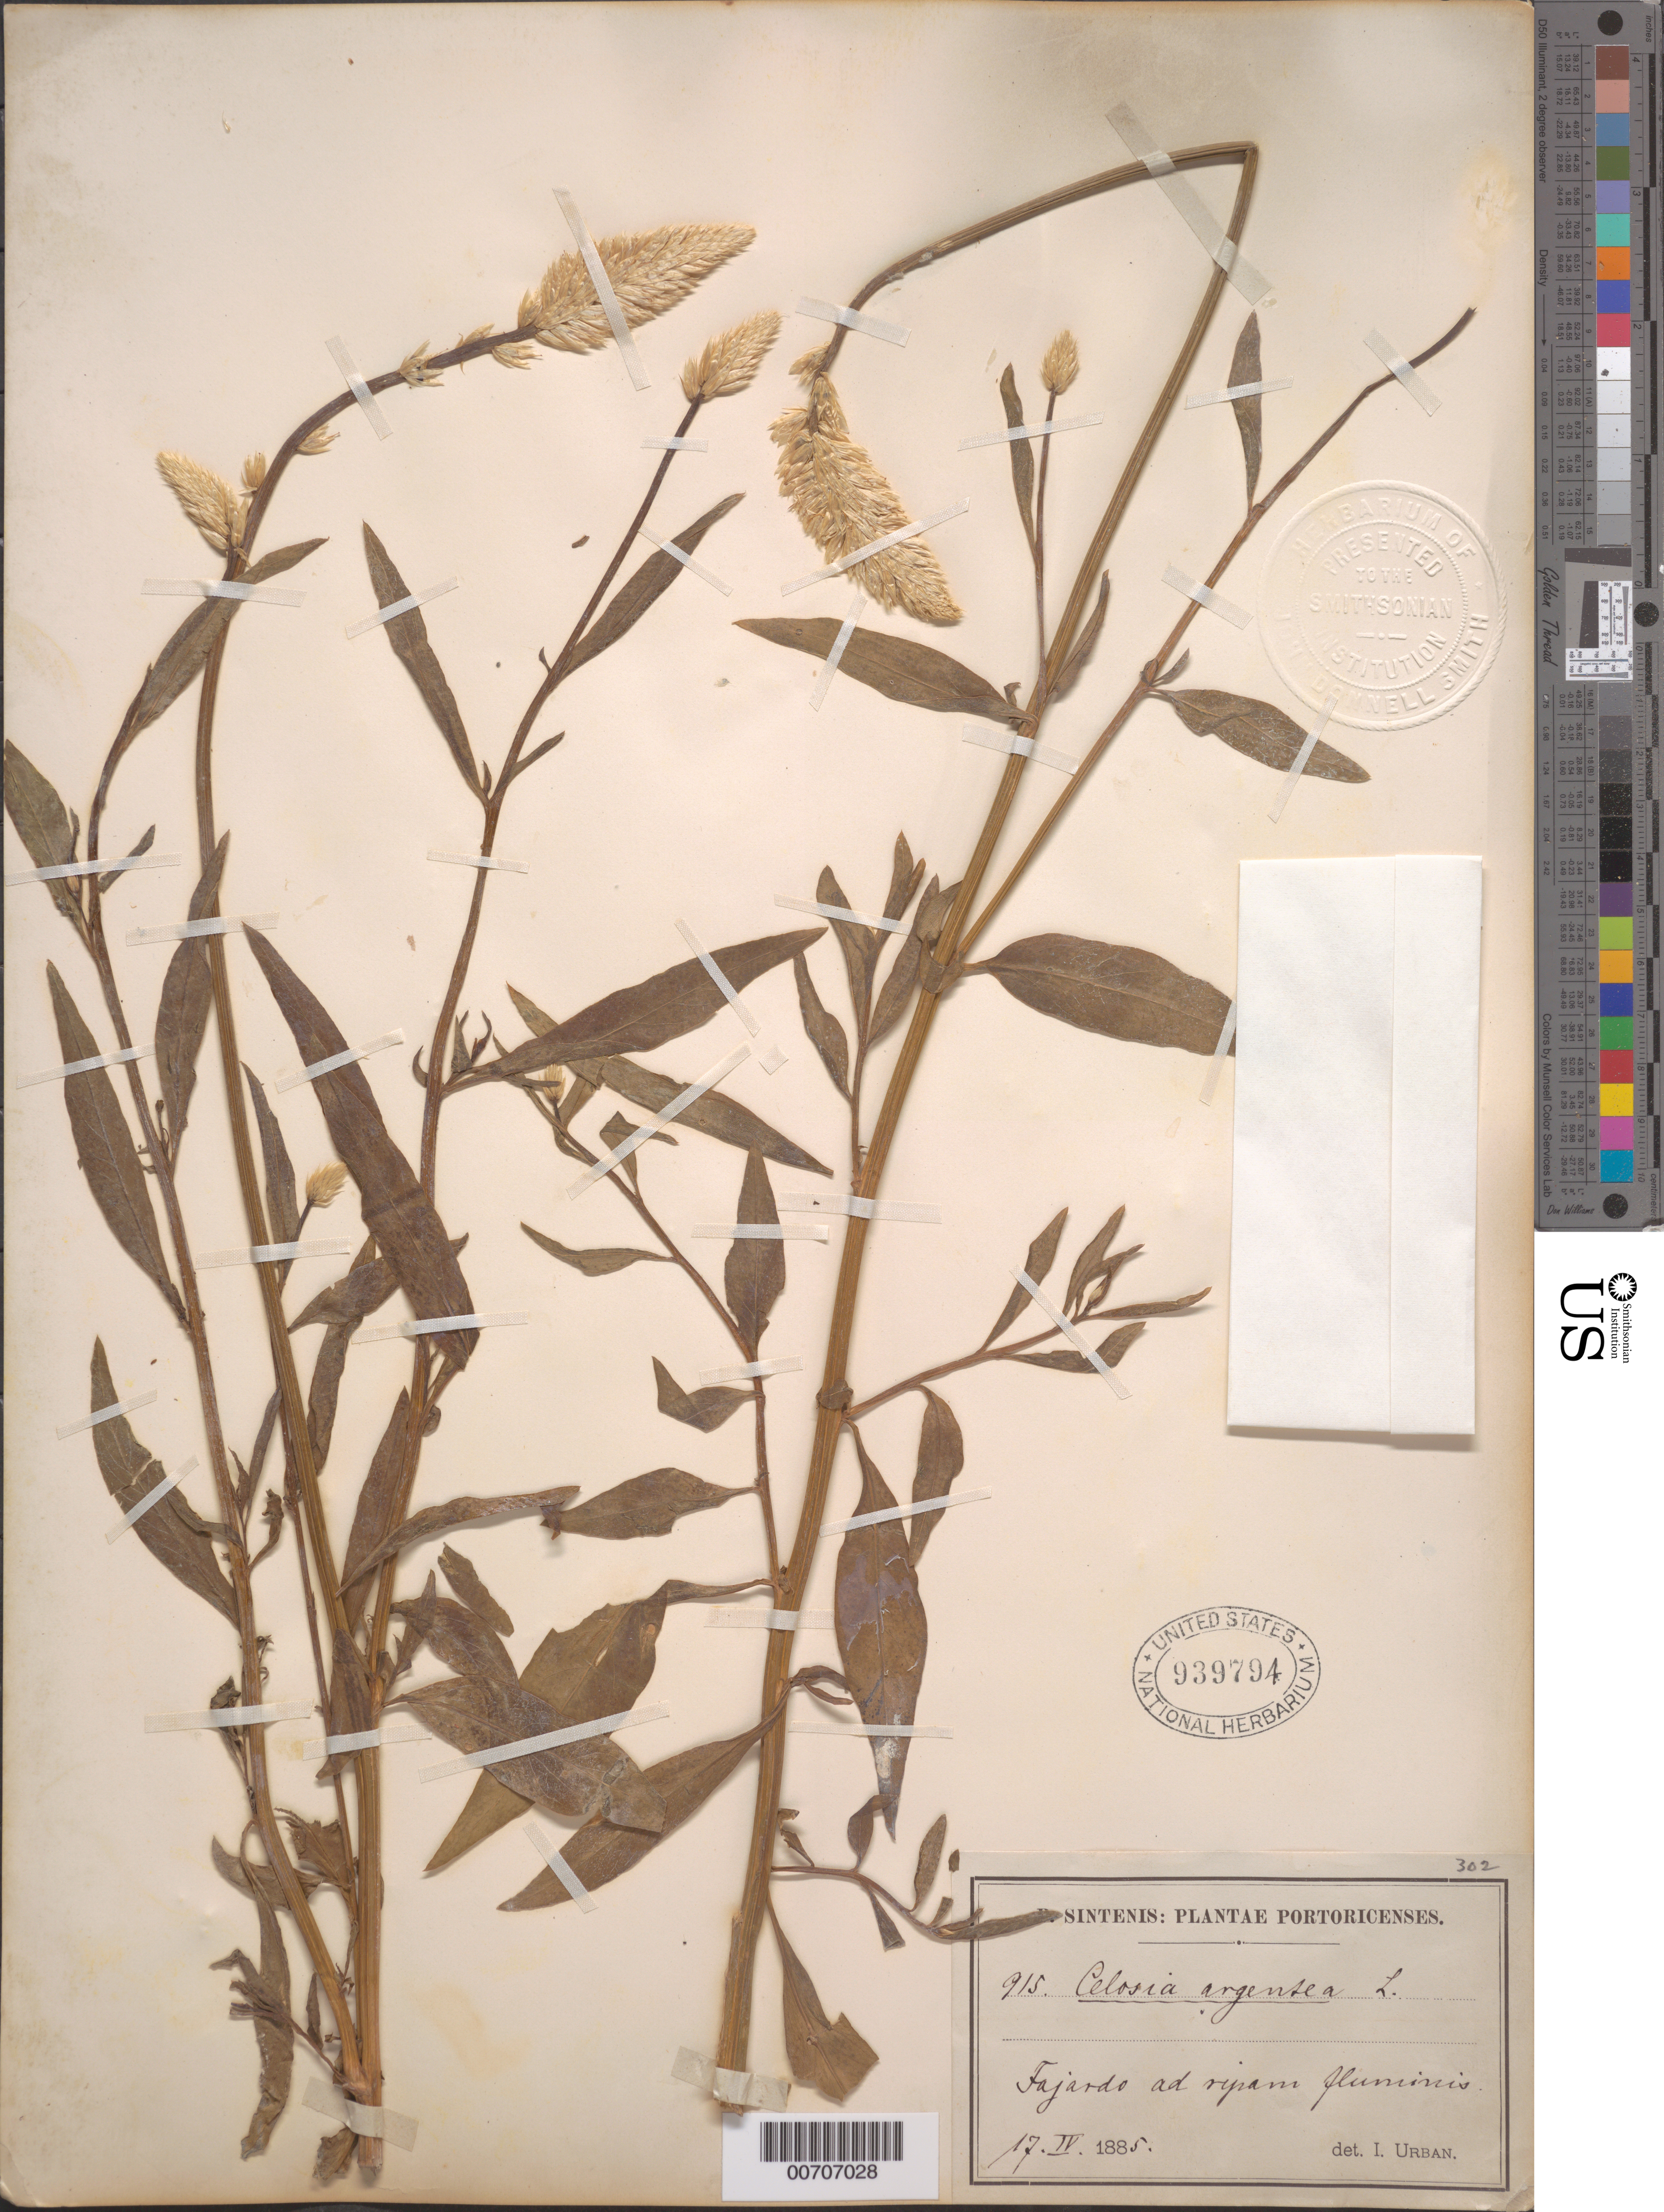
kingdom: Plantae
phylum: Tracheophyta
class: Magnoliopsida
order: Caryophyllales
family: Amaranthaceae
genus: Celosia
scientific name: Celosia argentea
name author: L.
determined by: Urban, Ignatz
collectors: P. Sintenis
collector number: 915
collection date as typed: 17 Apr 1885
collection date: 1885-04-17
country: Puerto Rico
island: Greater Antilles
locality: Fajardo ad ripam fluminis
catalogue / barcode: US 939794